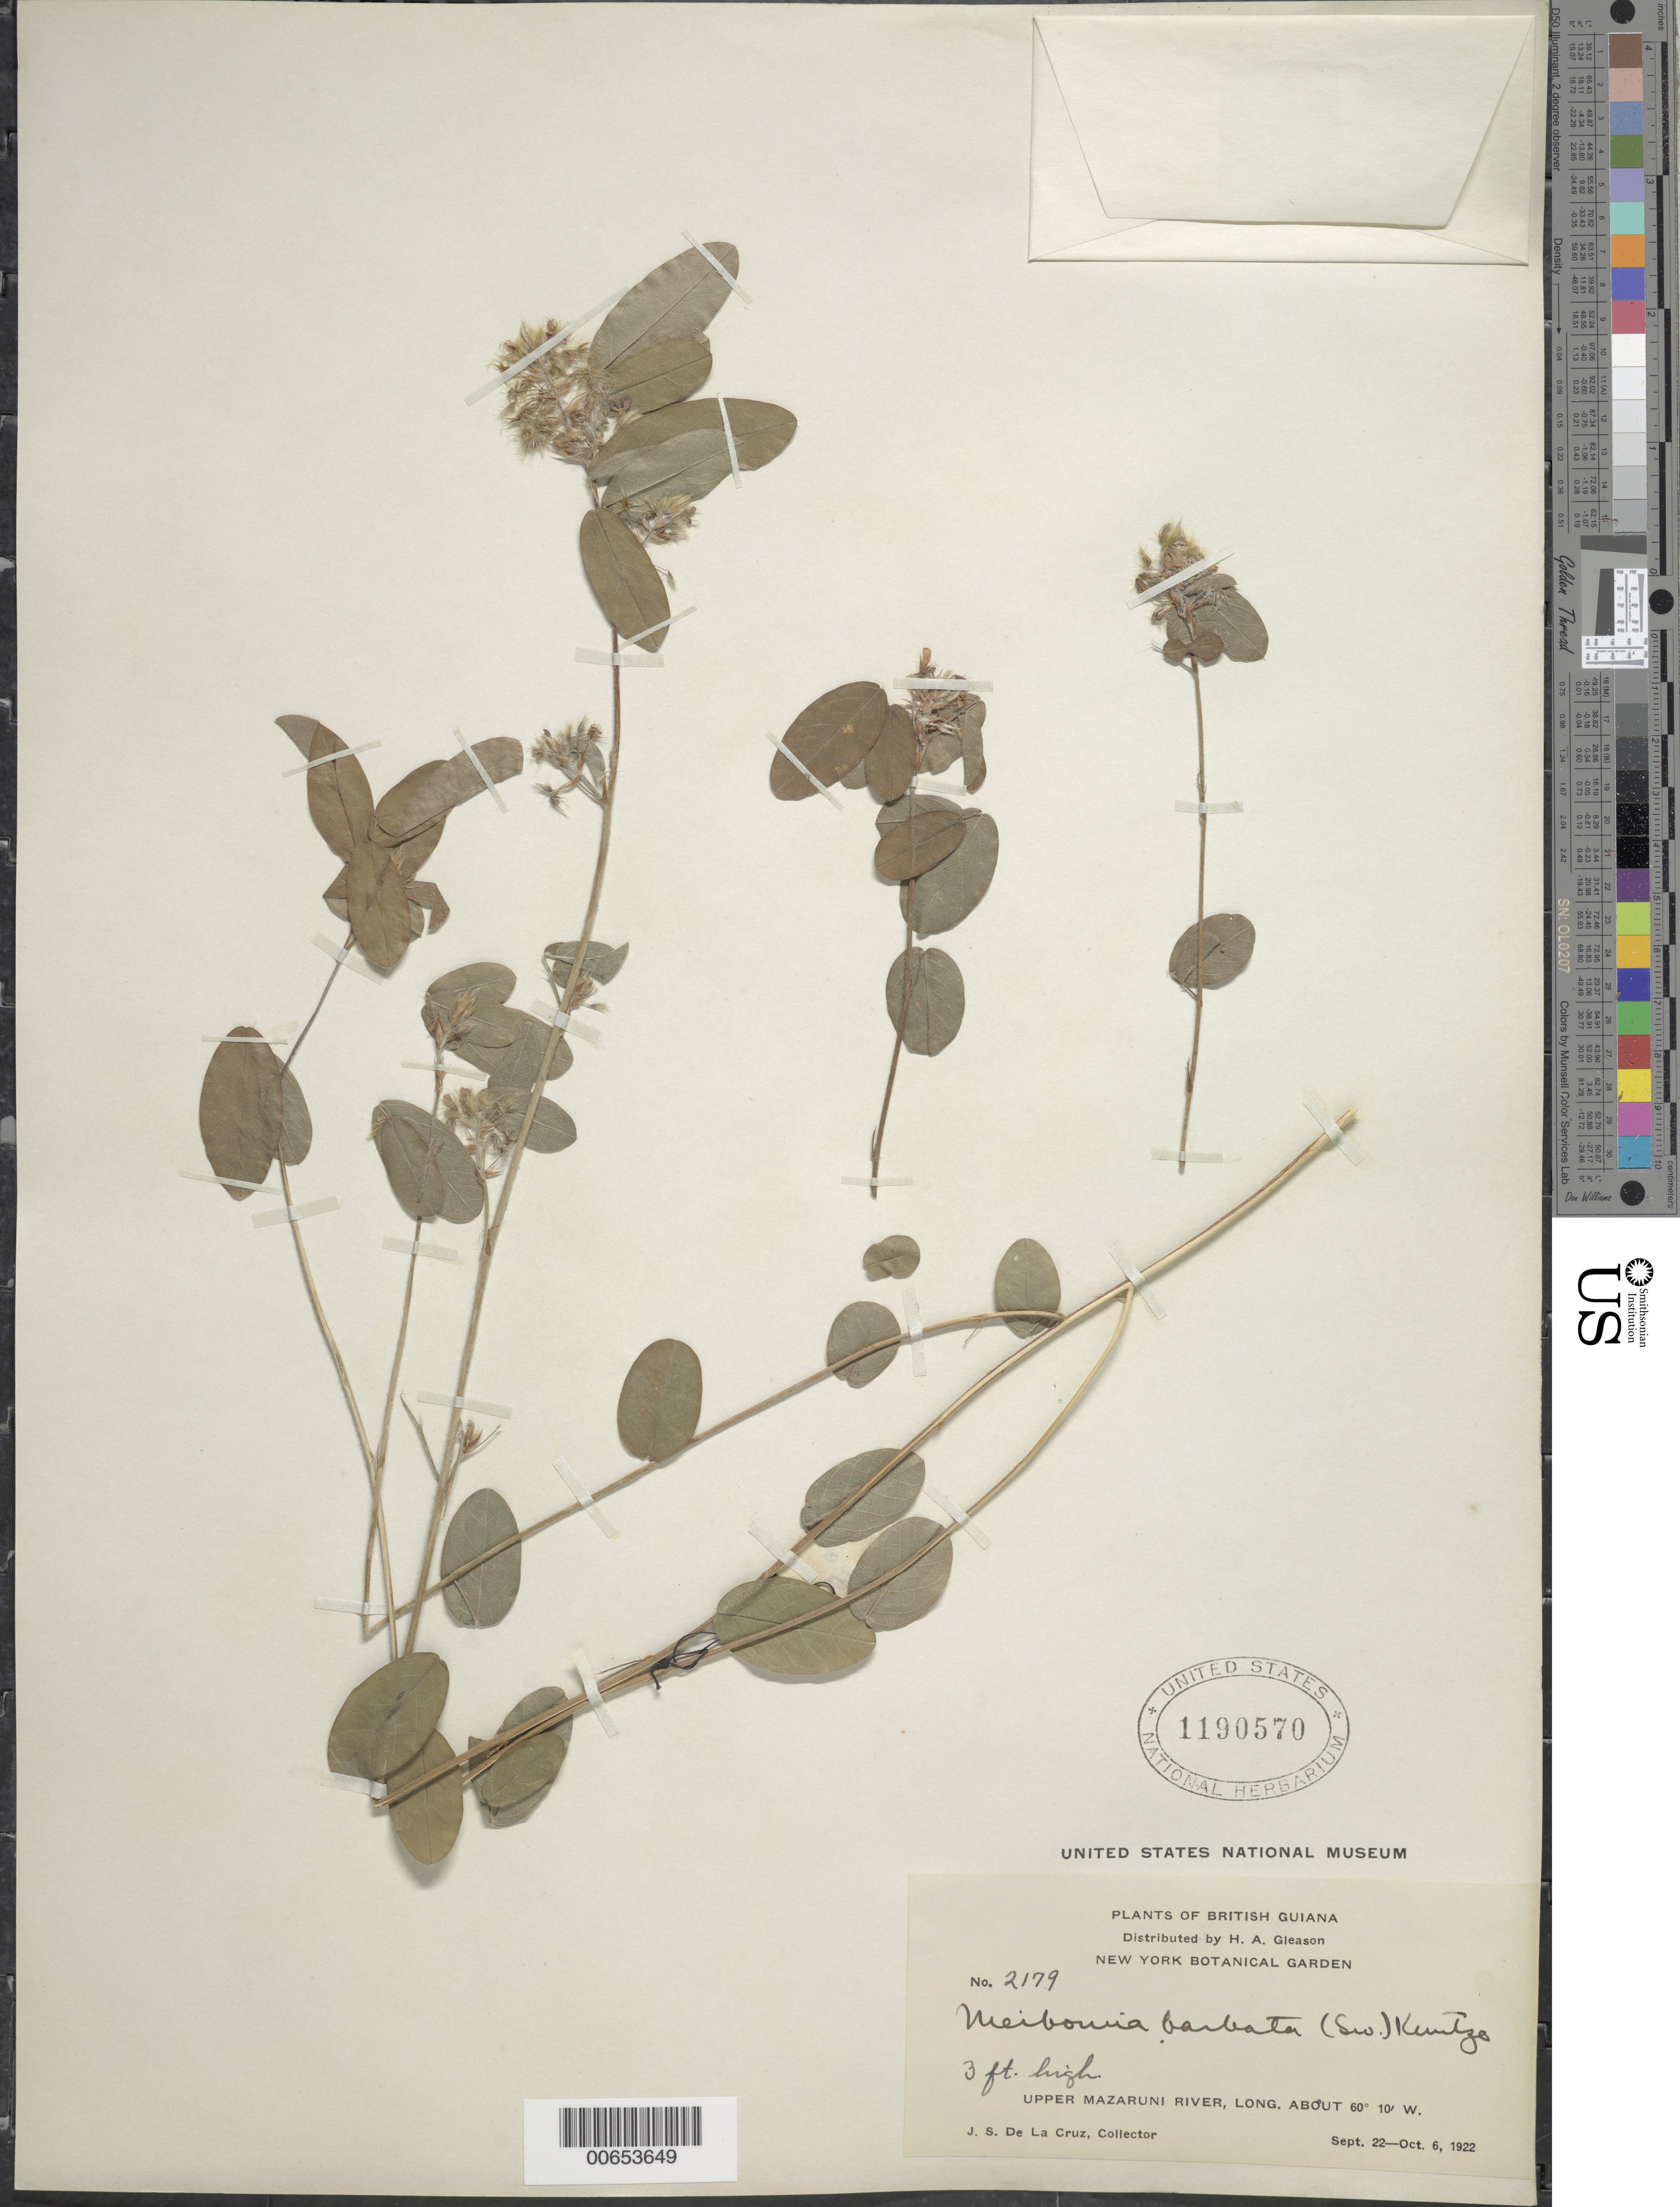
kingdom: Plantae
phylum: Tracheophyta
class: Magnoliopsida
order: Fabales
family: Fabaceae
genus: Grona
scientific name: Grona barbata var. barbata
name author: (L.) H. Ohashi & K. Ohashi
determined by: Strong, Mark T., (BOT), Smithsonian Institution - National Museum of Natural History (UNITED STATES)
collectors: J. S. de la Cruz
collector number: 2179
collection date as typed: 22-Sep-22 to 6-Oct-22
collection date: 1922-09-22/1922-10-06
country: Guyana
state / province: Cuyuni-Mazaruni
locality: Upper Mazaruni R.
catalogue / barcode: US 1190570